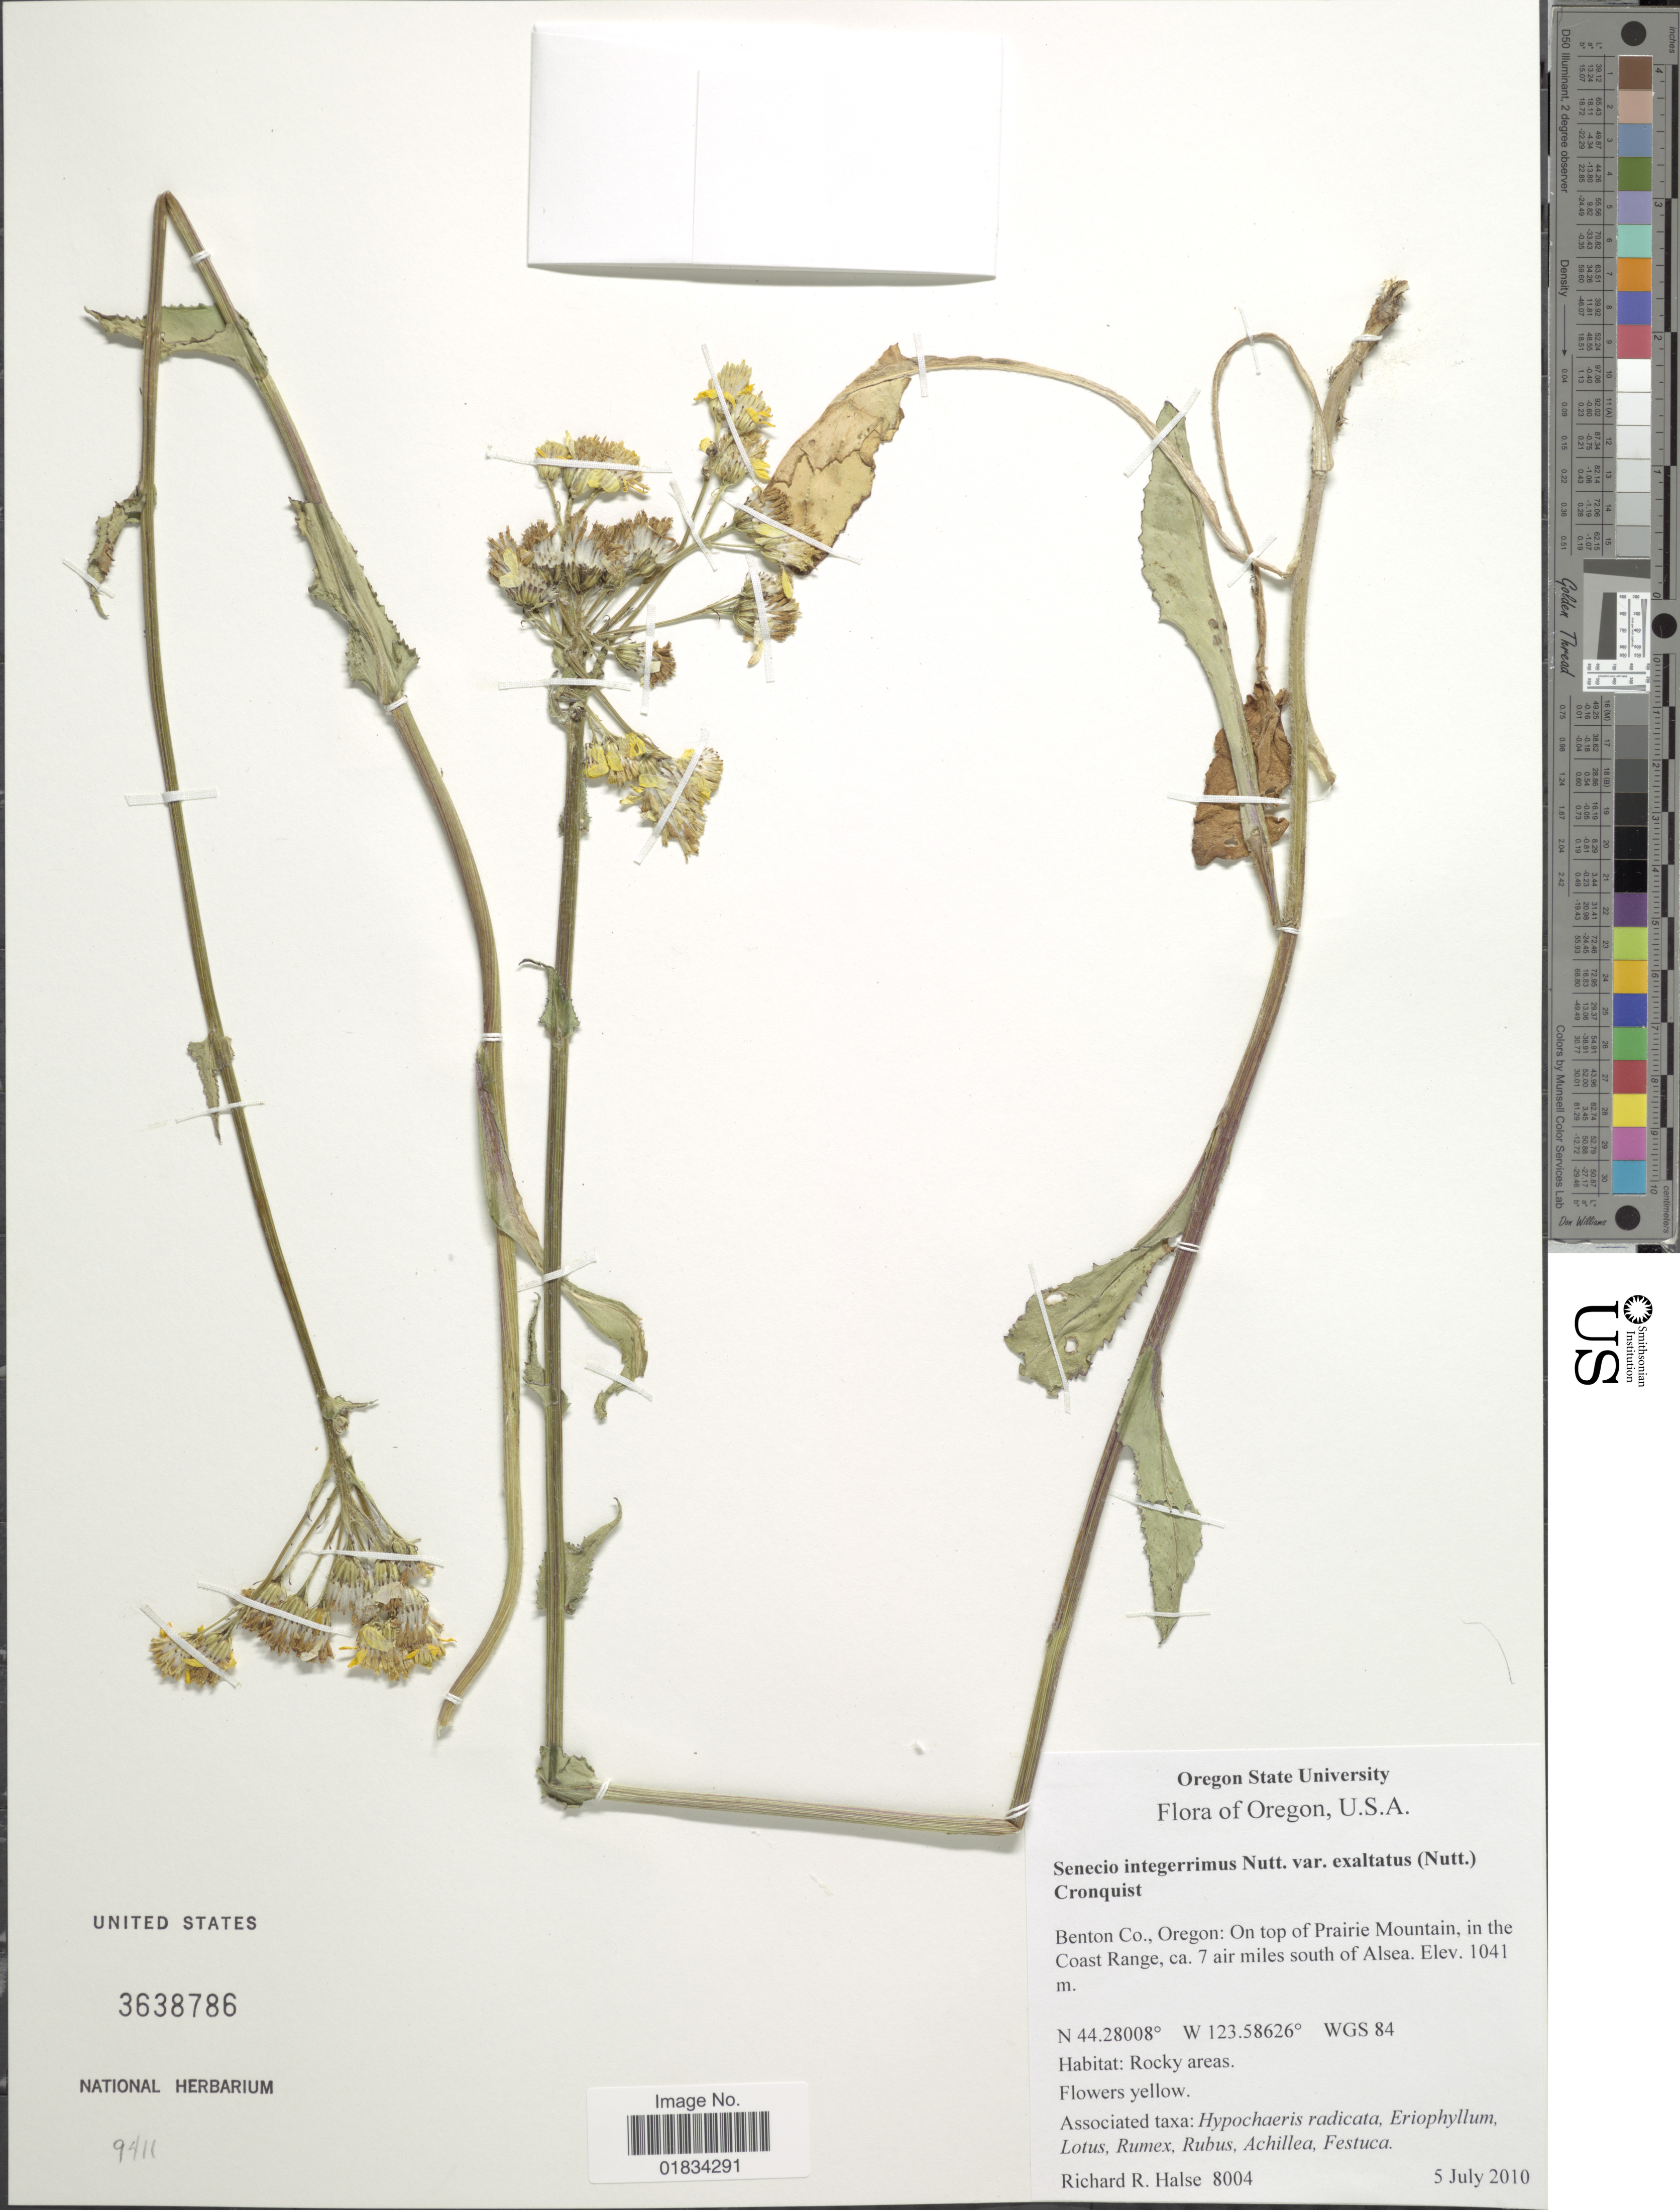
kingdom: Plantae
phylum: Tracheophyta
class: Magnoliopsida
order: Asterales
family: Asteraceae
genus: Senecio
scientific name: Senecio integerrimus var. exaltatus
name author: (Nutt.) Cronq.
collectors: R. Halse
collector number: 8004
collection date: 2010-07-05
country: United States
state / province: Oregon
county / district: Benton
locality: Benton Co., Oregon On top of Prairie Mountain, in the Coast Range, ca. 7 air miles south of Alsea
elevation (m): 1041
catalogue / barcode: US 3638786